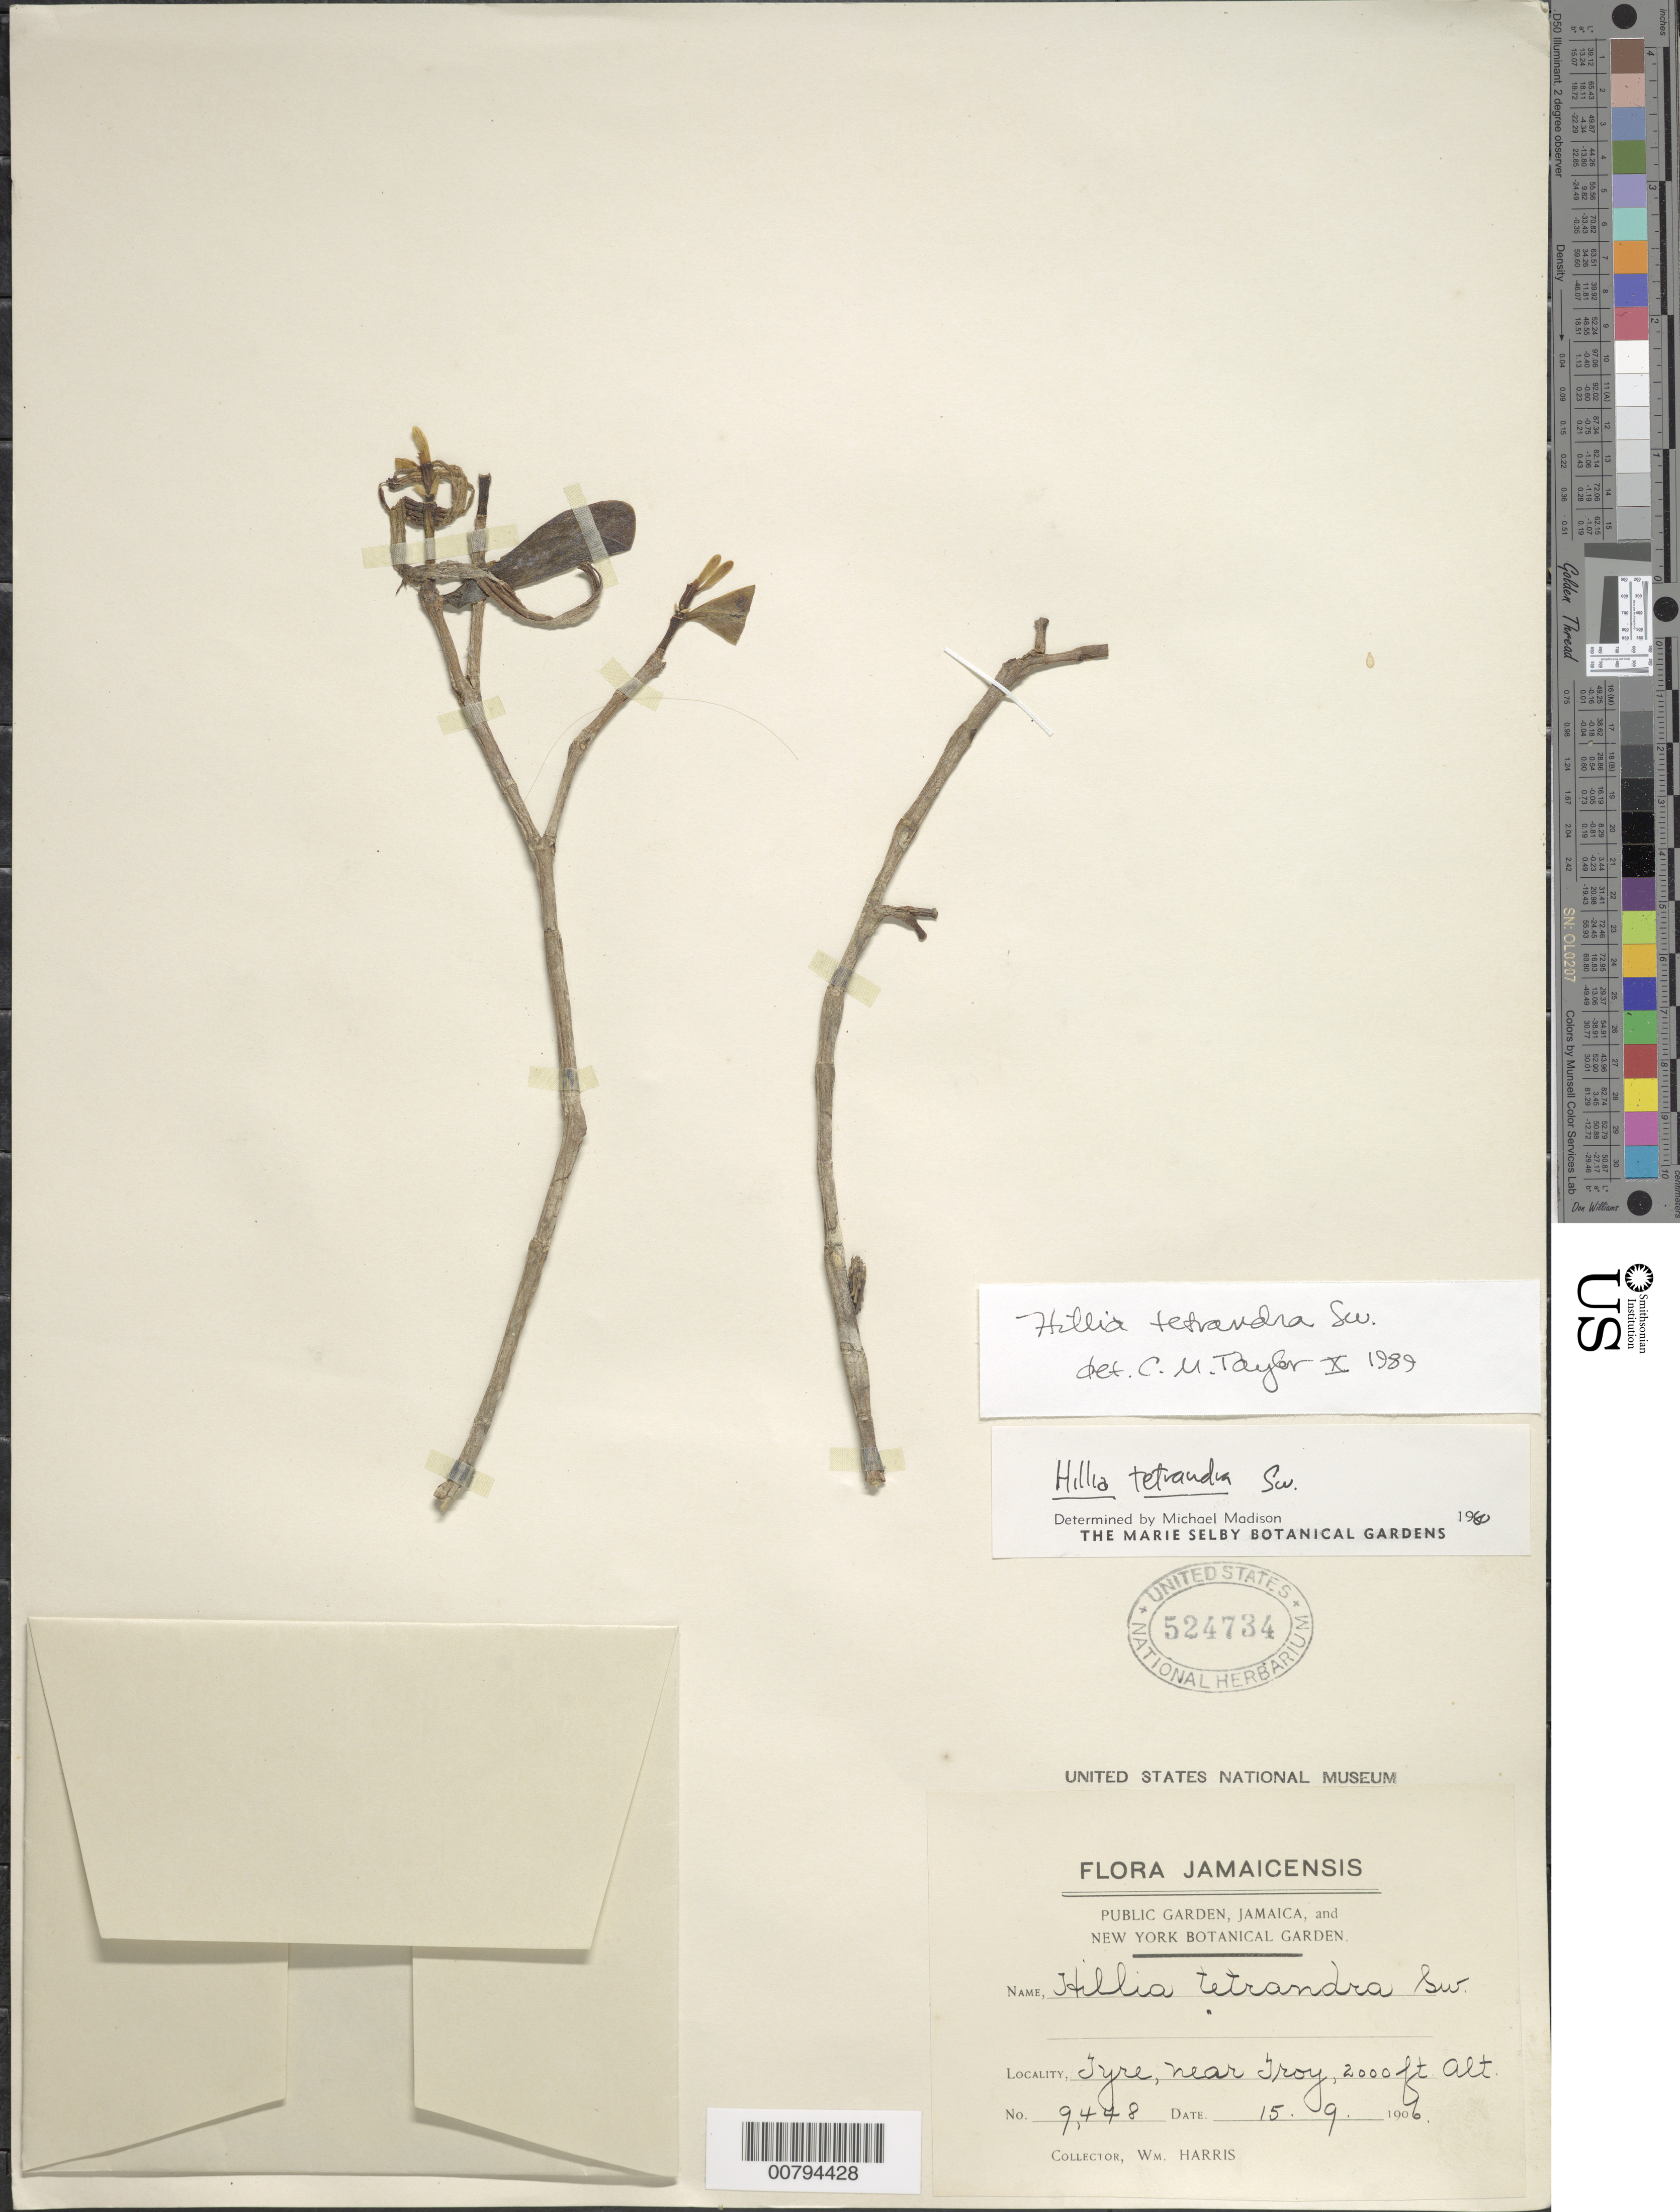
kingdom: Plantae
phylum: Tracheophyta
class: Magnoliopsida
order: Gentianales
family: Rubiaceae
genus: Hillia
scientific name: Hillia tetrandra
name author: Sw.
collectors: W. H. Harris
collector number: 9448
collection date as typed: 15 Sep 1906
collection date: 1906-09-15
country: Jamaica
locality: Tyre, near Troy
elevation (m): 610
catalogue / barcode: US 524734